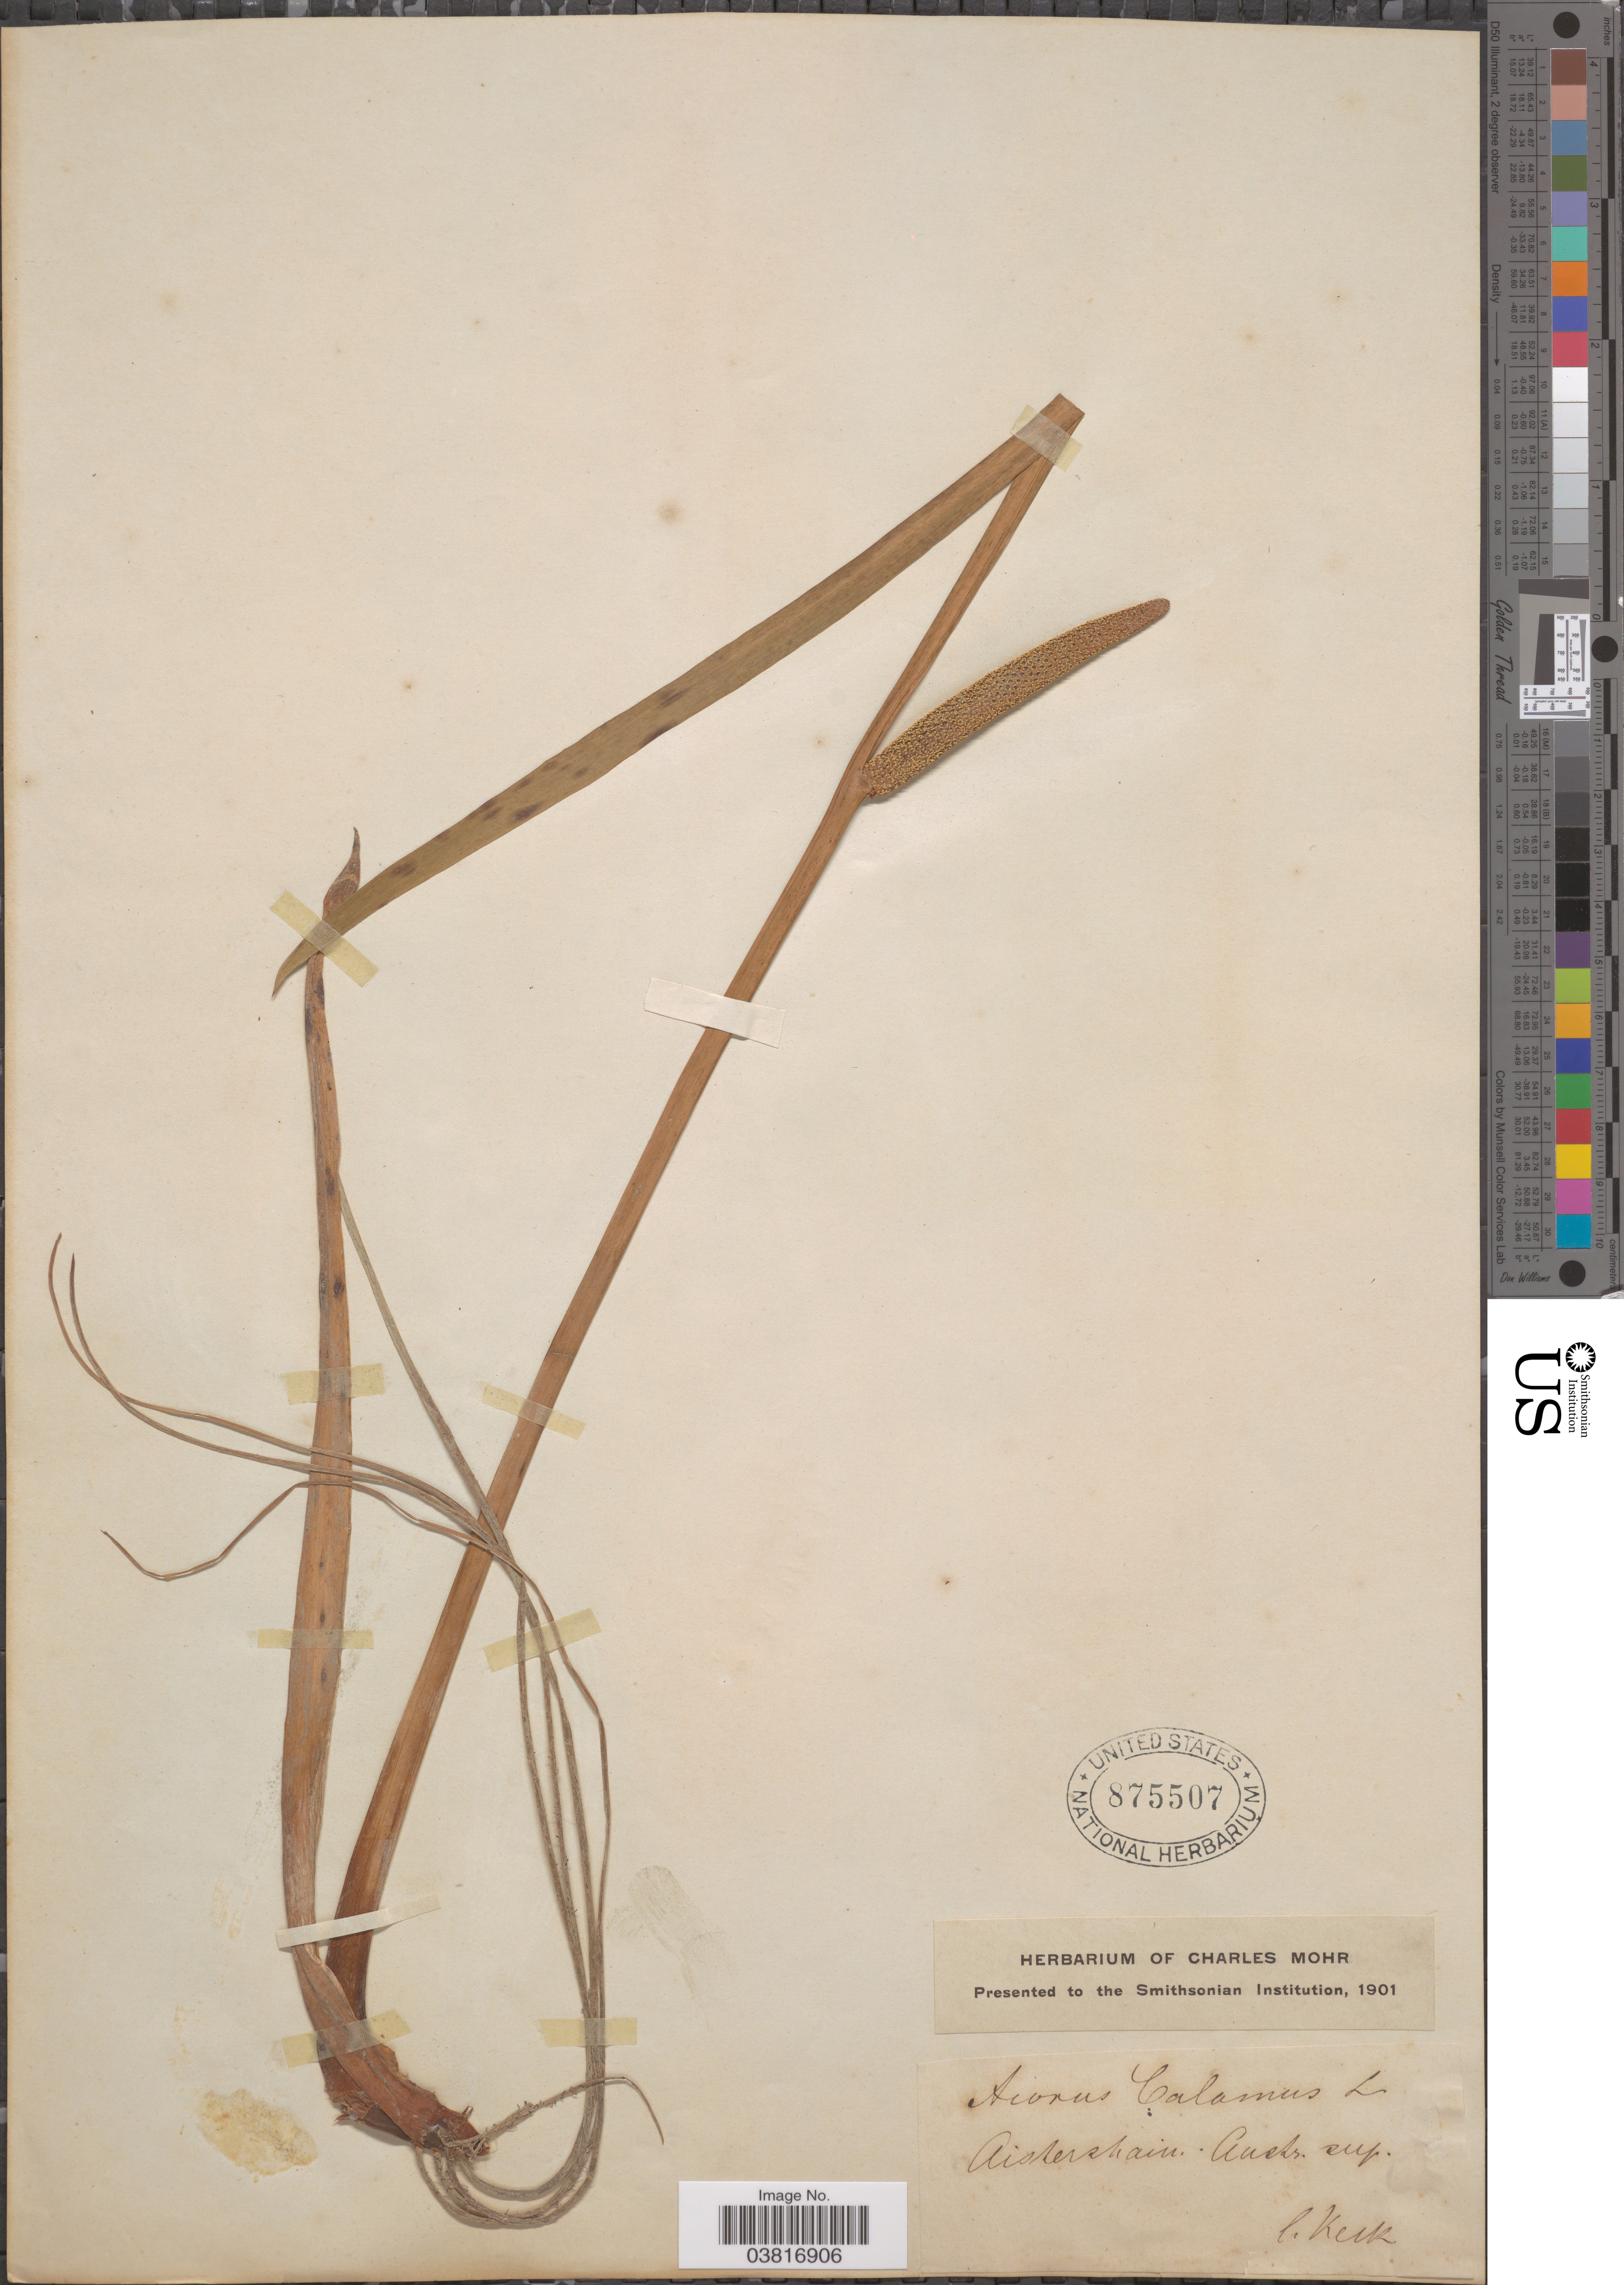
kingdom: Plantae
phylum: Tracheophyta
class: Liliopsida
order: Acorales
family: Acoraceae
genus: Acorus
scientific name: Acorus calamus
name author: L.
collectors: C. Keck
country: Austria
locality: Aistershain, Austr. sup.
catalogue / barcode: US 875507